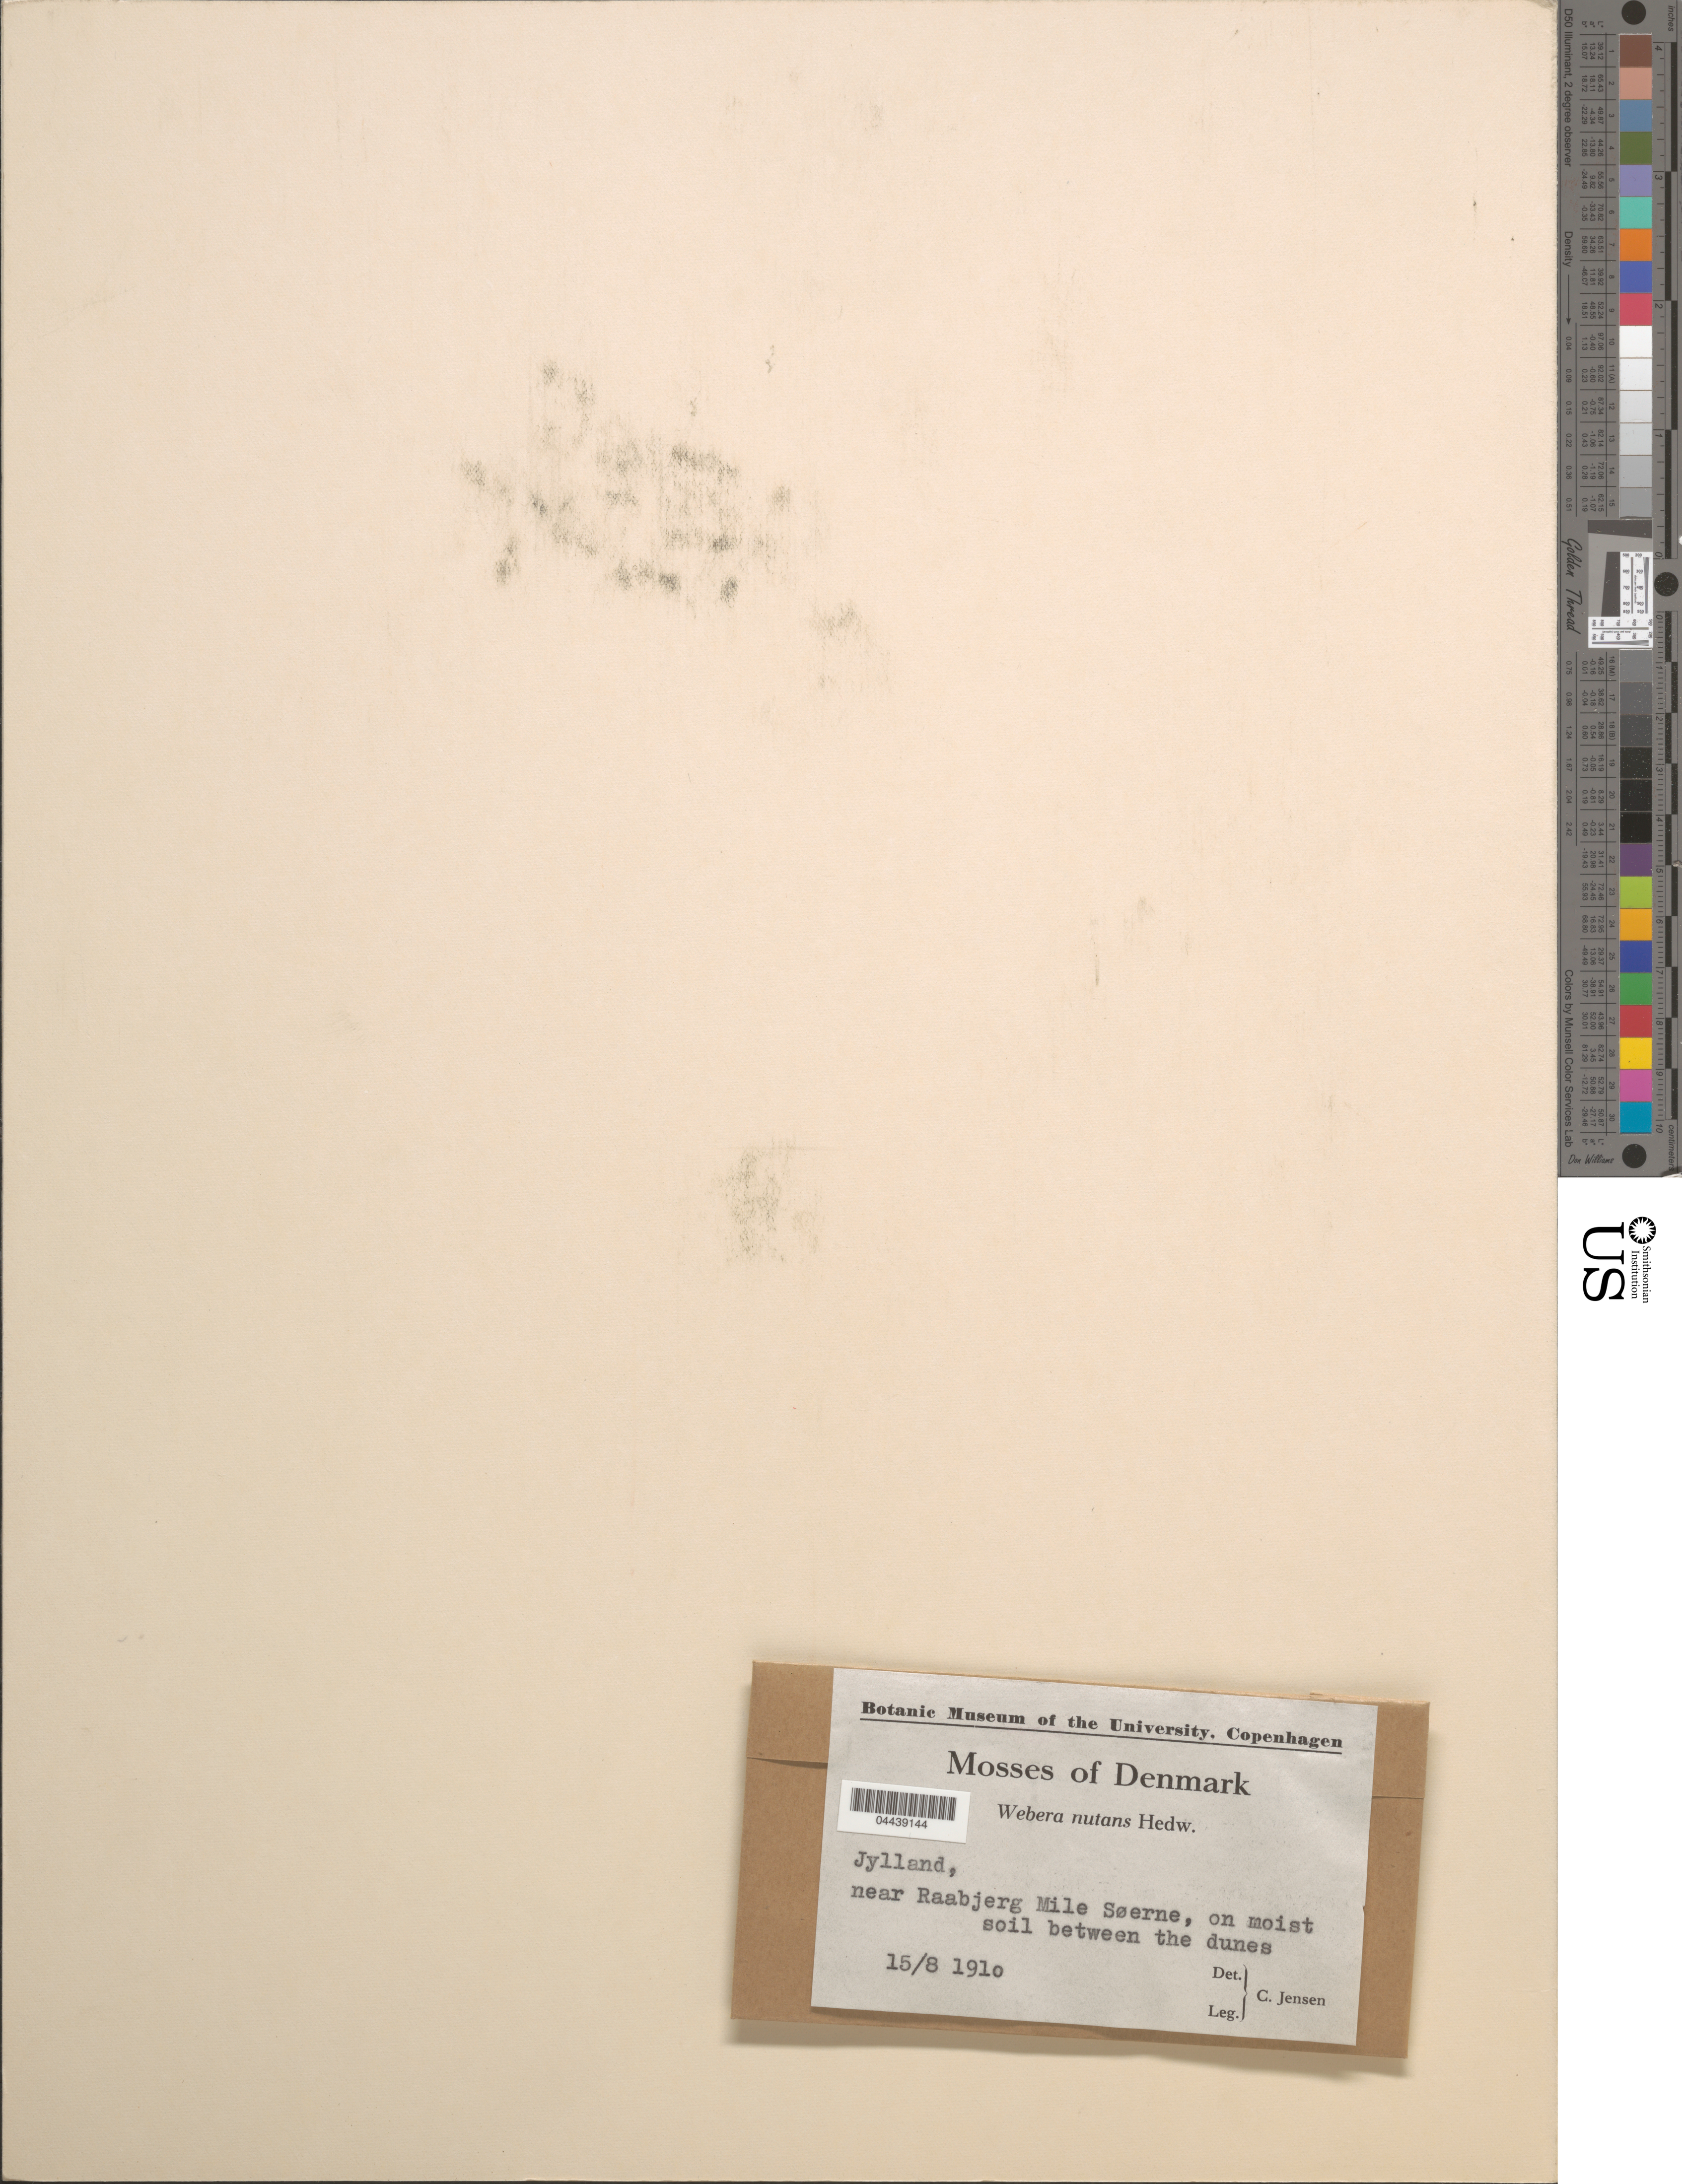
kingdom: Plantae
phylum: Bryophyta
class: Bryopsida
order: Bryales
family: Mniaceae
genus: Pohlia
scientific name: Pohlia nutans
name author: (Hedw.) Lindb.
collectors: C. E. O. Jensen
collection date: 1910-08-15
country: Denmark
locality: Jylland, near Raabjerg Mile Søerne, on moist soil between the dunes.